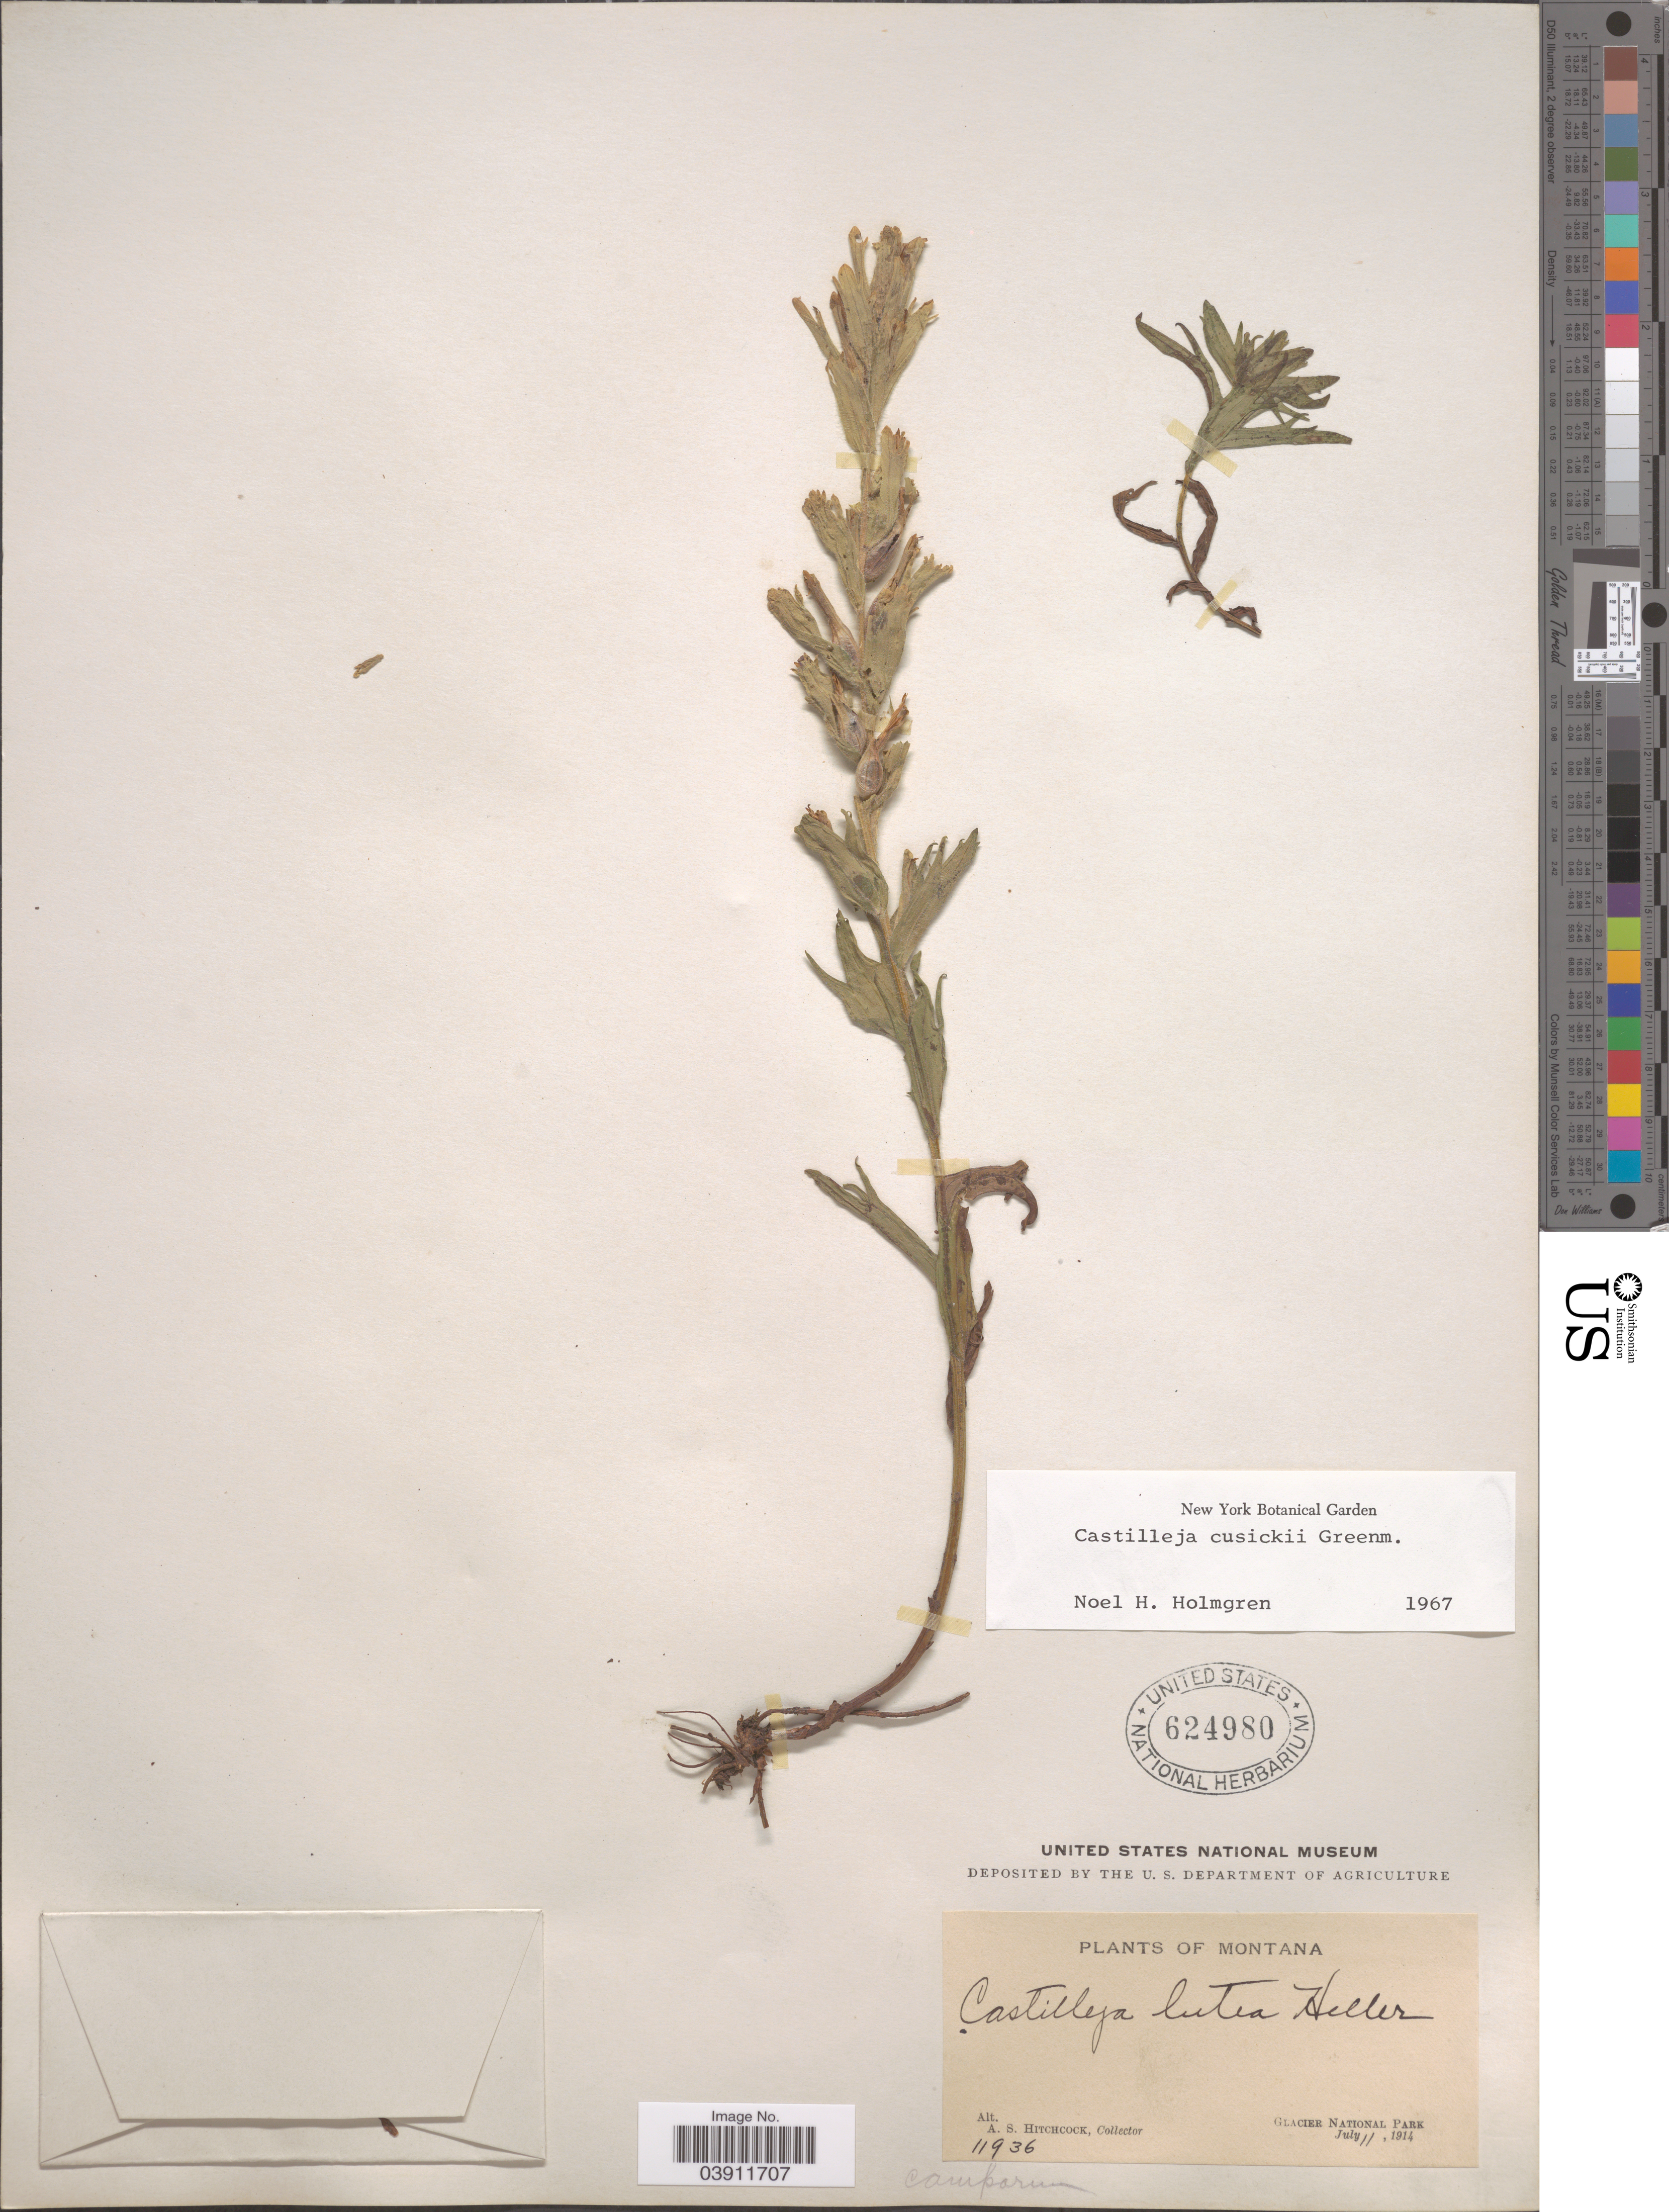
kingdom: Plantae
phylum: Tracheophyta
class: Magnoliopsida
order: Lamiales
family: Orobanchaceae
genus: Castilleja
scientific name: Castilleja cusickii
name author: Greenm.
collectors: A. S. Hitchcock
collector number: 11936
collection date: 1914-07-11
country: United States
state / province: Montana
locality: Glacier National Park.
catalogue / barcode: US 624980